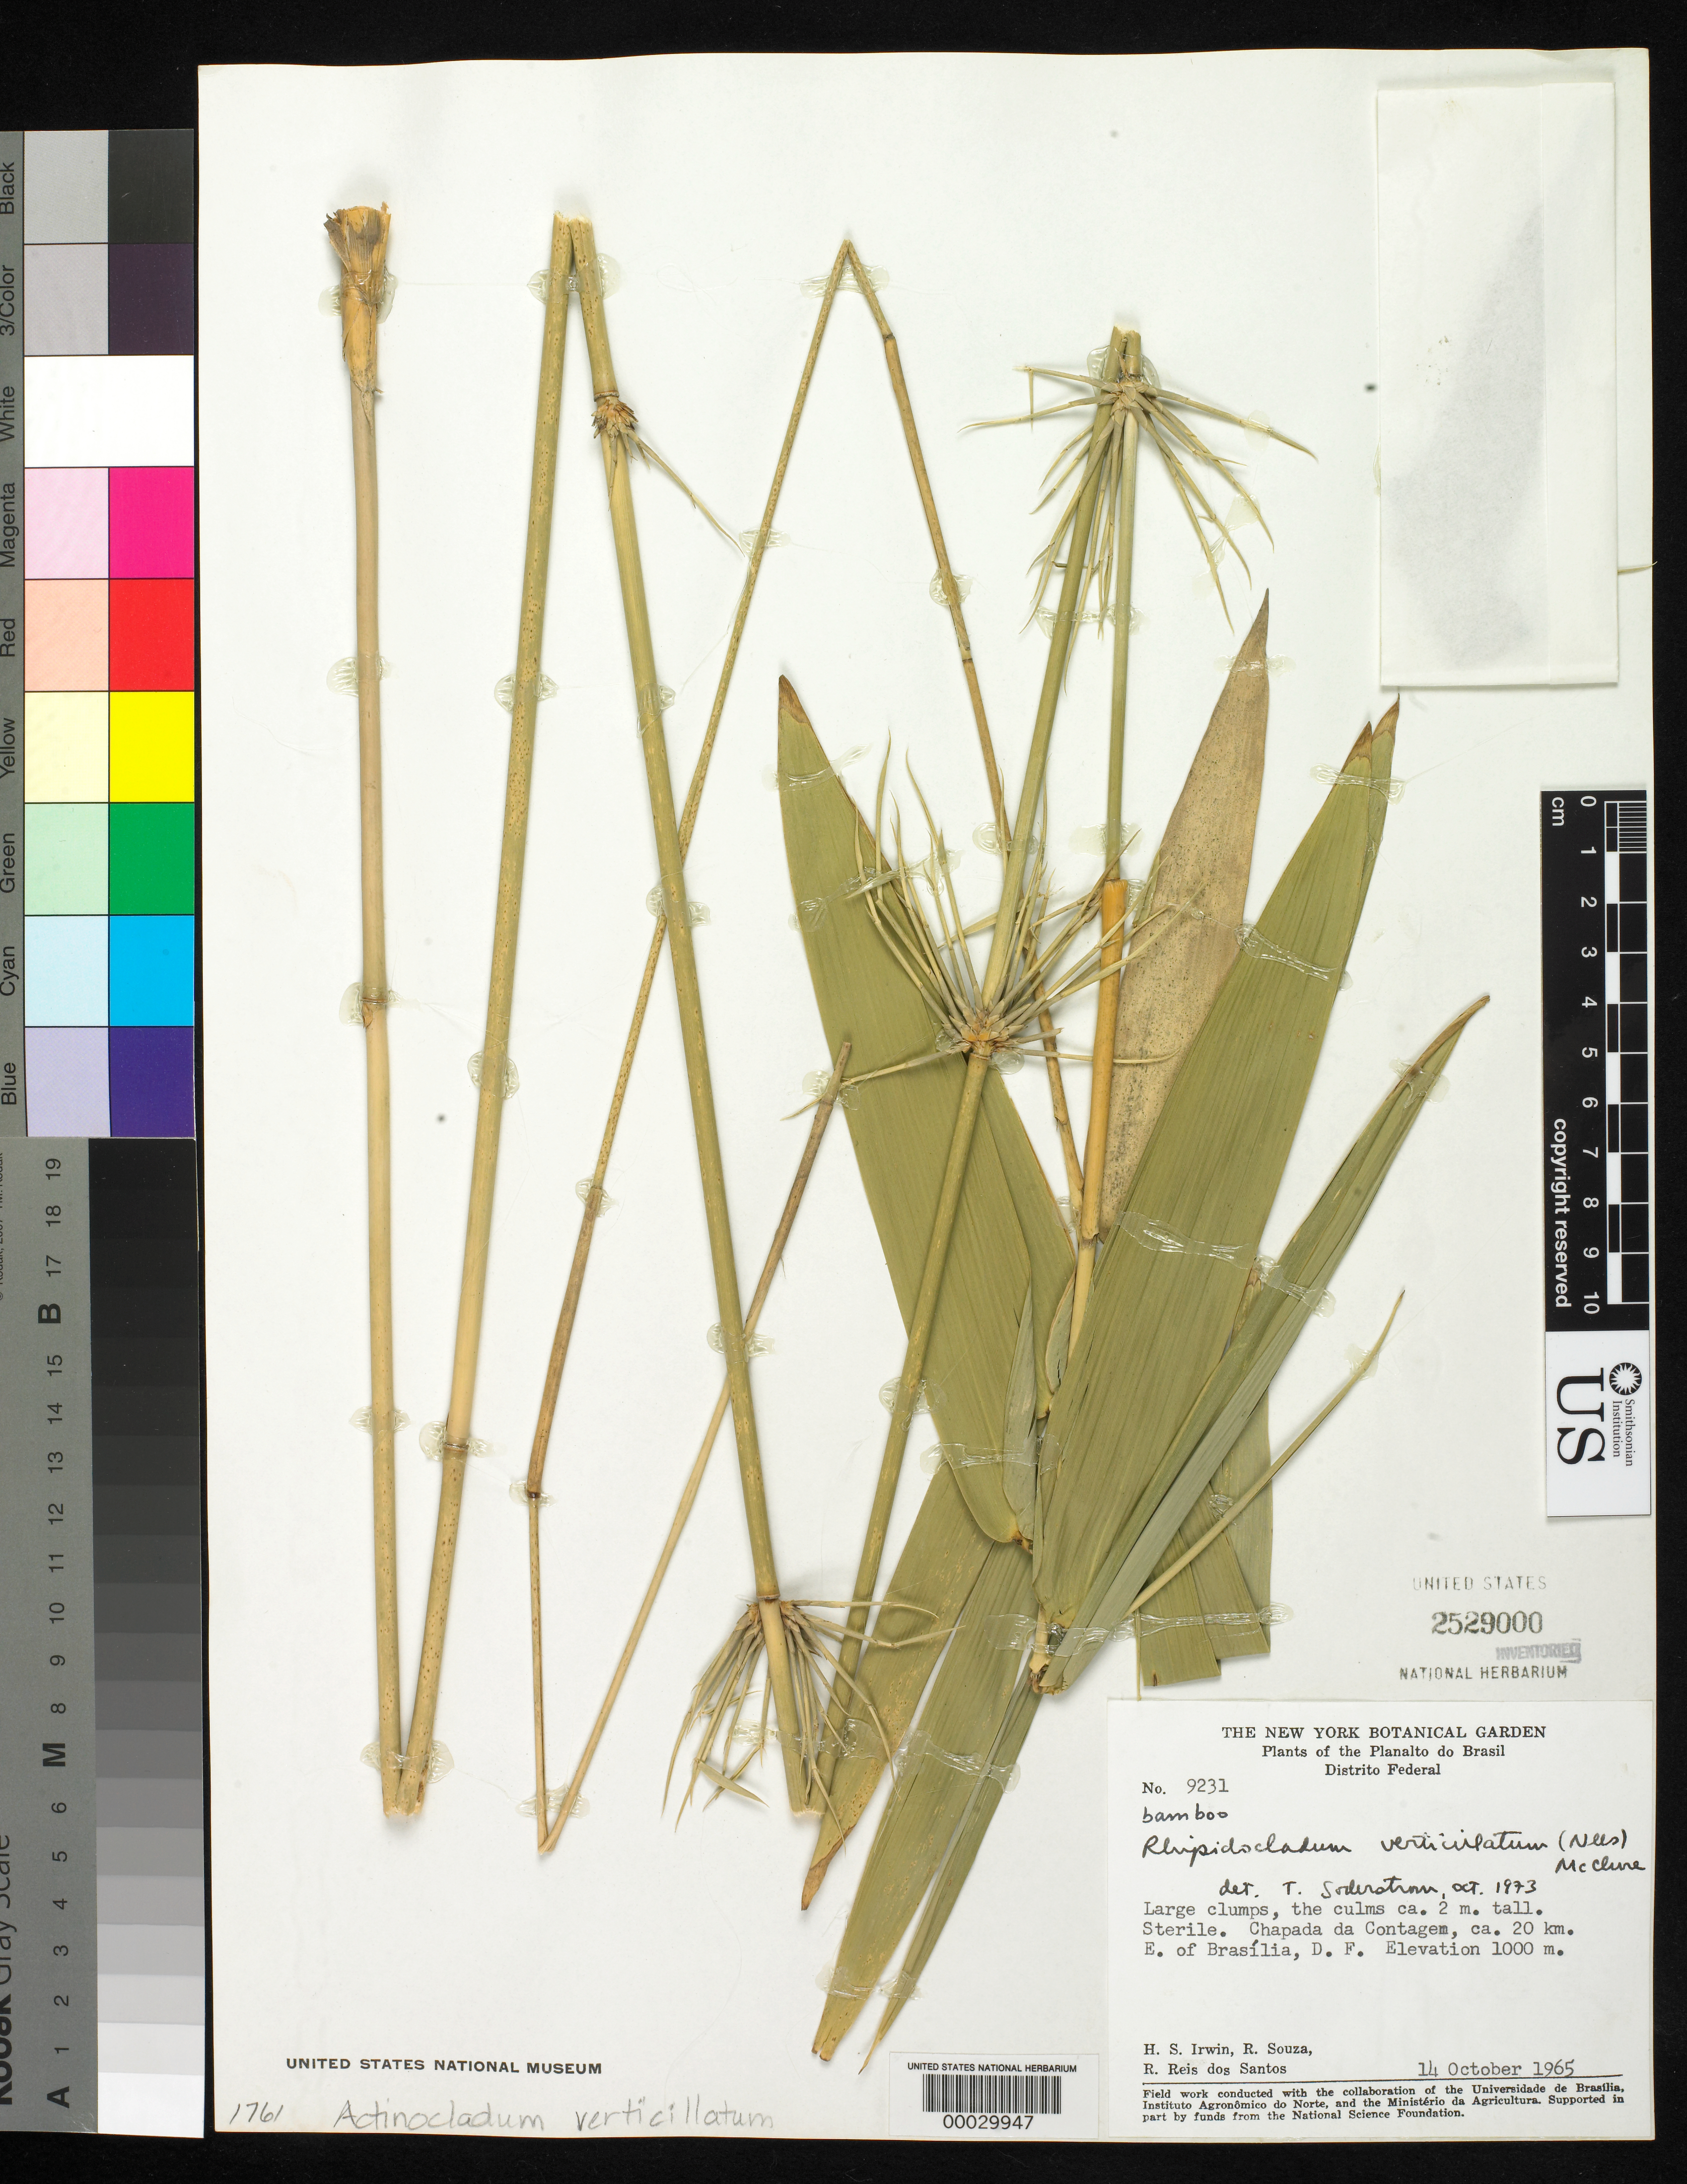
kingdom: Plantae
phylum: Tracheophyta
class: Liliopsida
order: Poales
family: Poaceae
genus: Actinocladum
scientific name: Actinocladum verticillatum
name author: (Nees) McClure ex Soderstr.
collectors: H. Irwin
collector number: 9231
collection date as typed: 14 Oct 1965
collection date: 1965-10-14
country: Brazil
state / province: Distrito Federal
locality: Chapada da contagem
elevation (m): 1000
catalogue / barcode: US 2529000